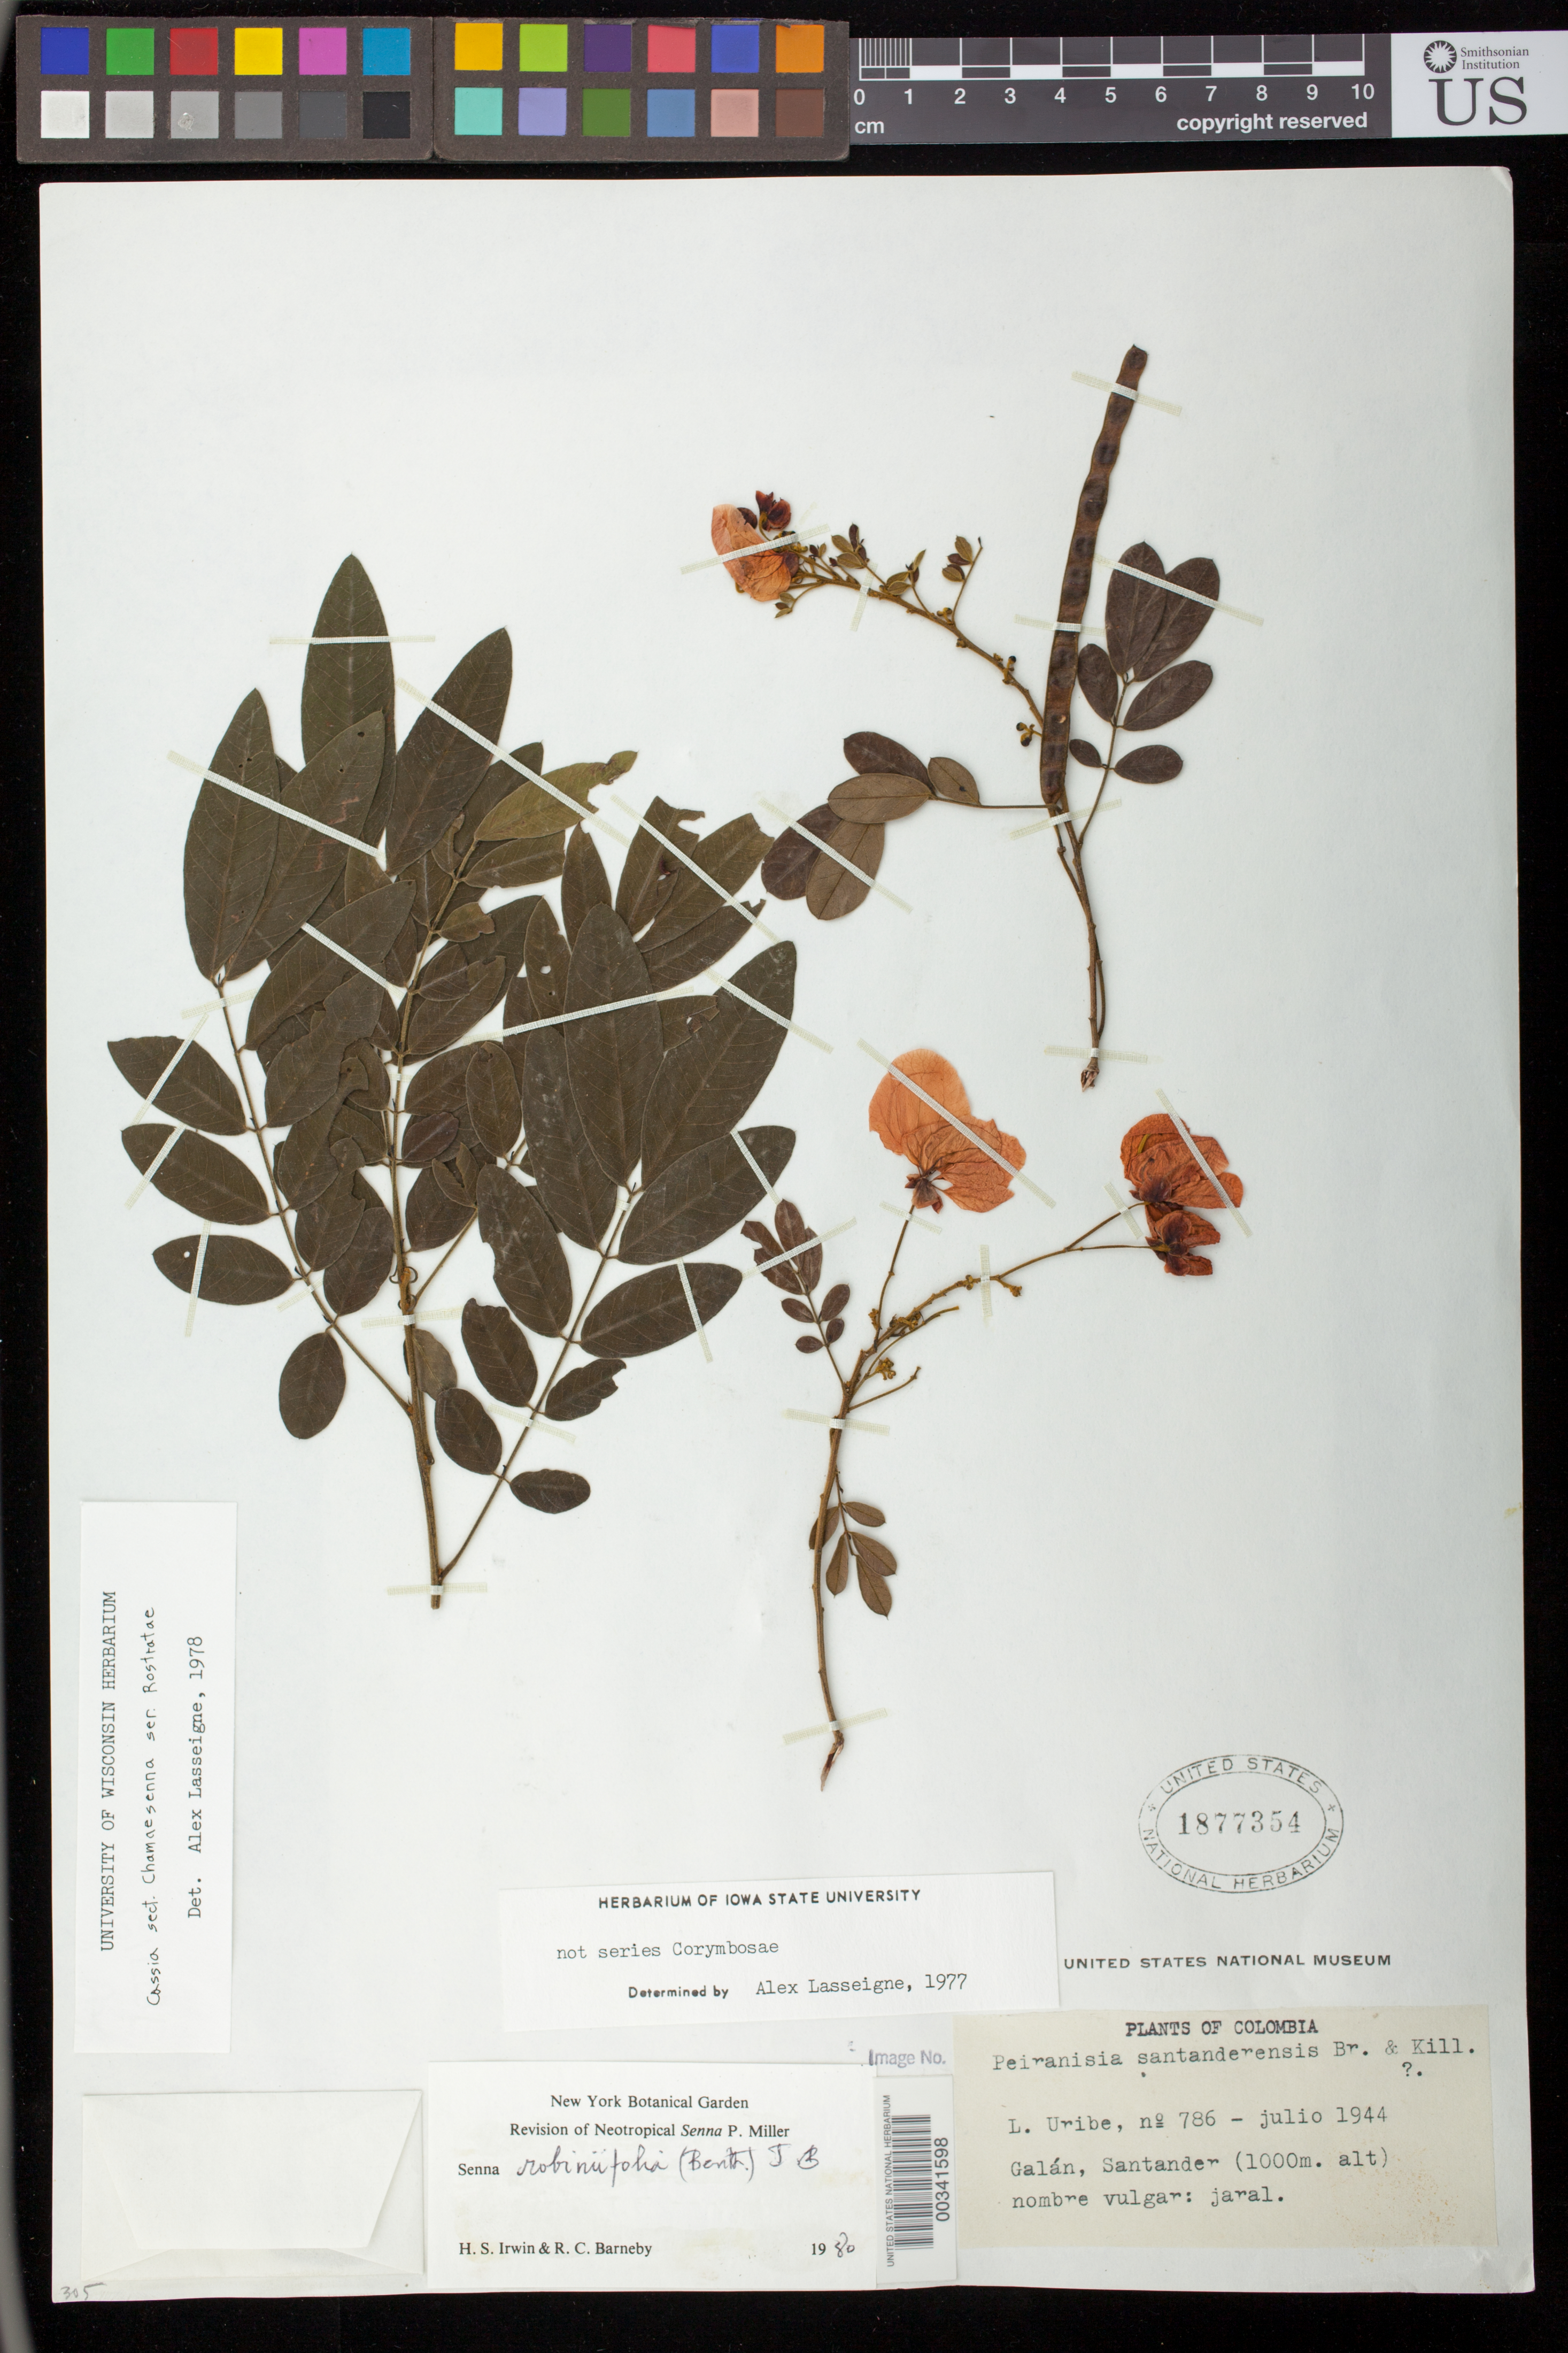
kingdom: Plantae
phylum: Tracheophyta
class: Magnoliopsida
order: Fabales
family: Fabaceae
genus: Senna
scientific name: Senna robiniifolia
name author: (Benth.) H.S. Irwin & Barneby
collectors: L. Uribe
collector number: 786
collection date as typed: Jul 1944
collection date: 1944-07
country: Colombia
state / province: Santander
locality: Galan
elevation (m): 1000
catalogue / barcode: US 1877354